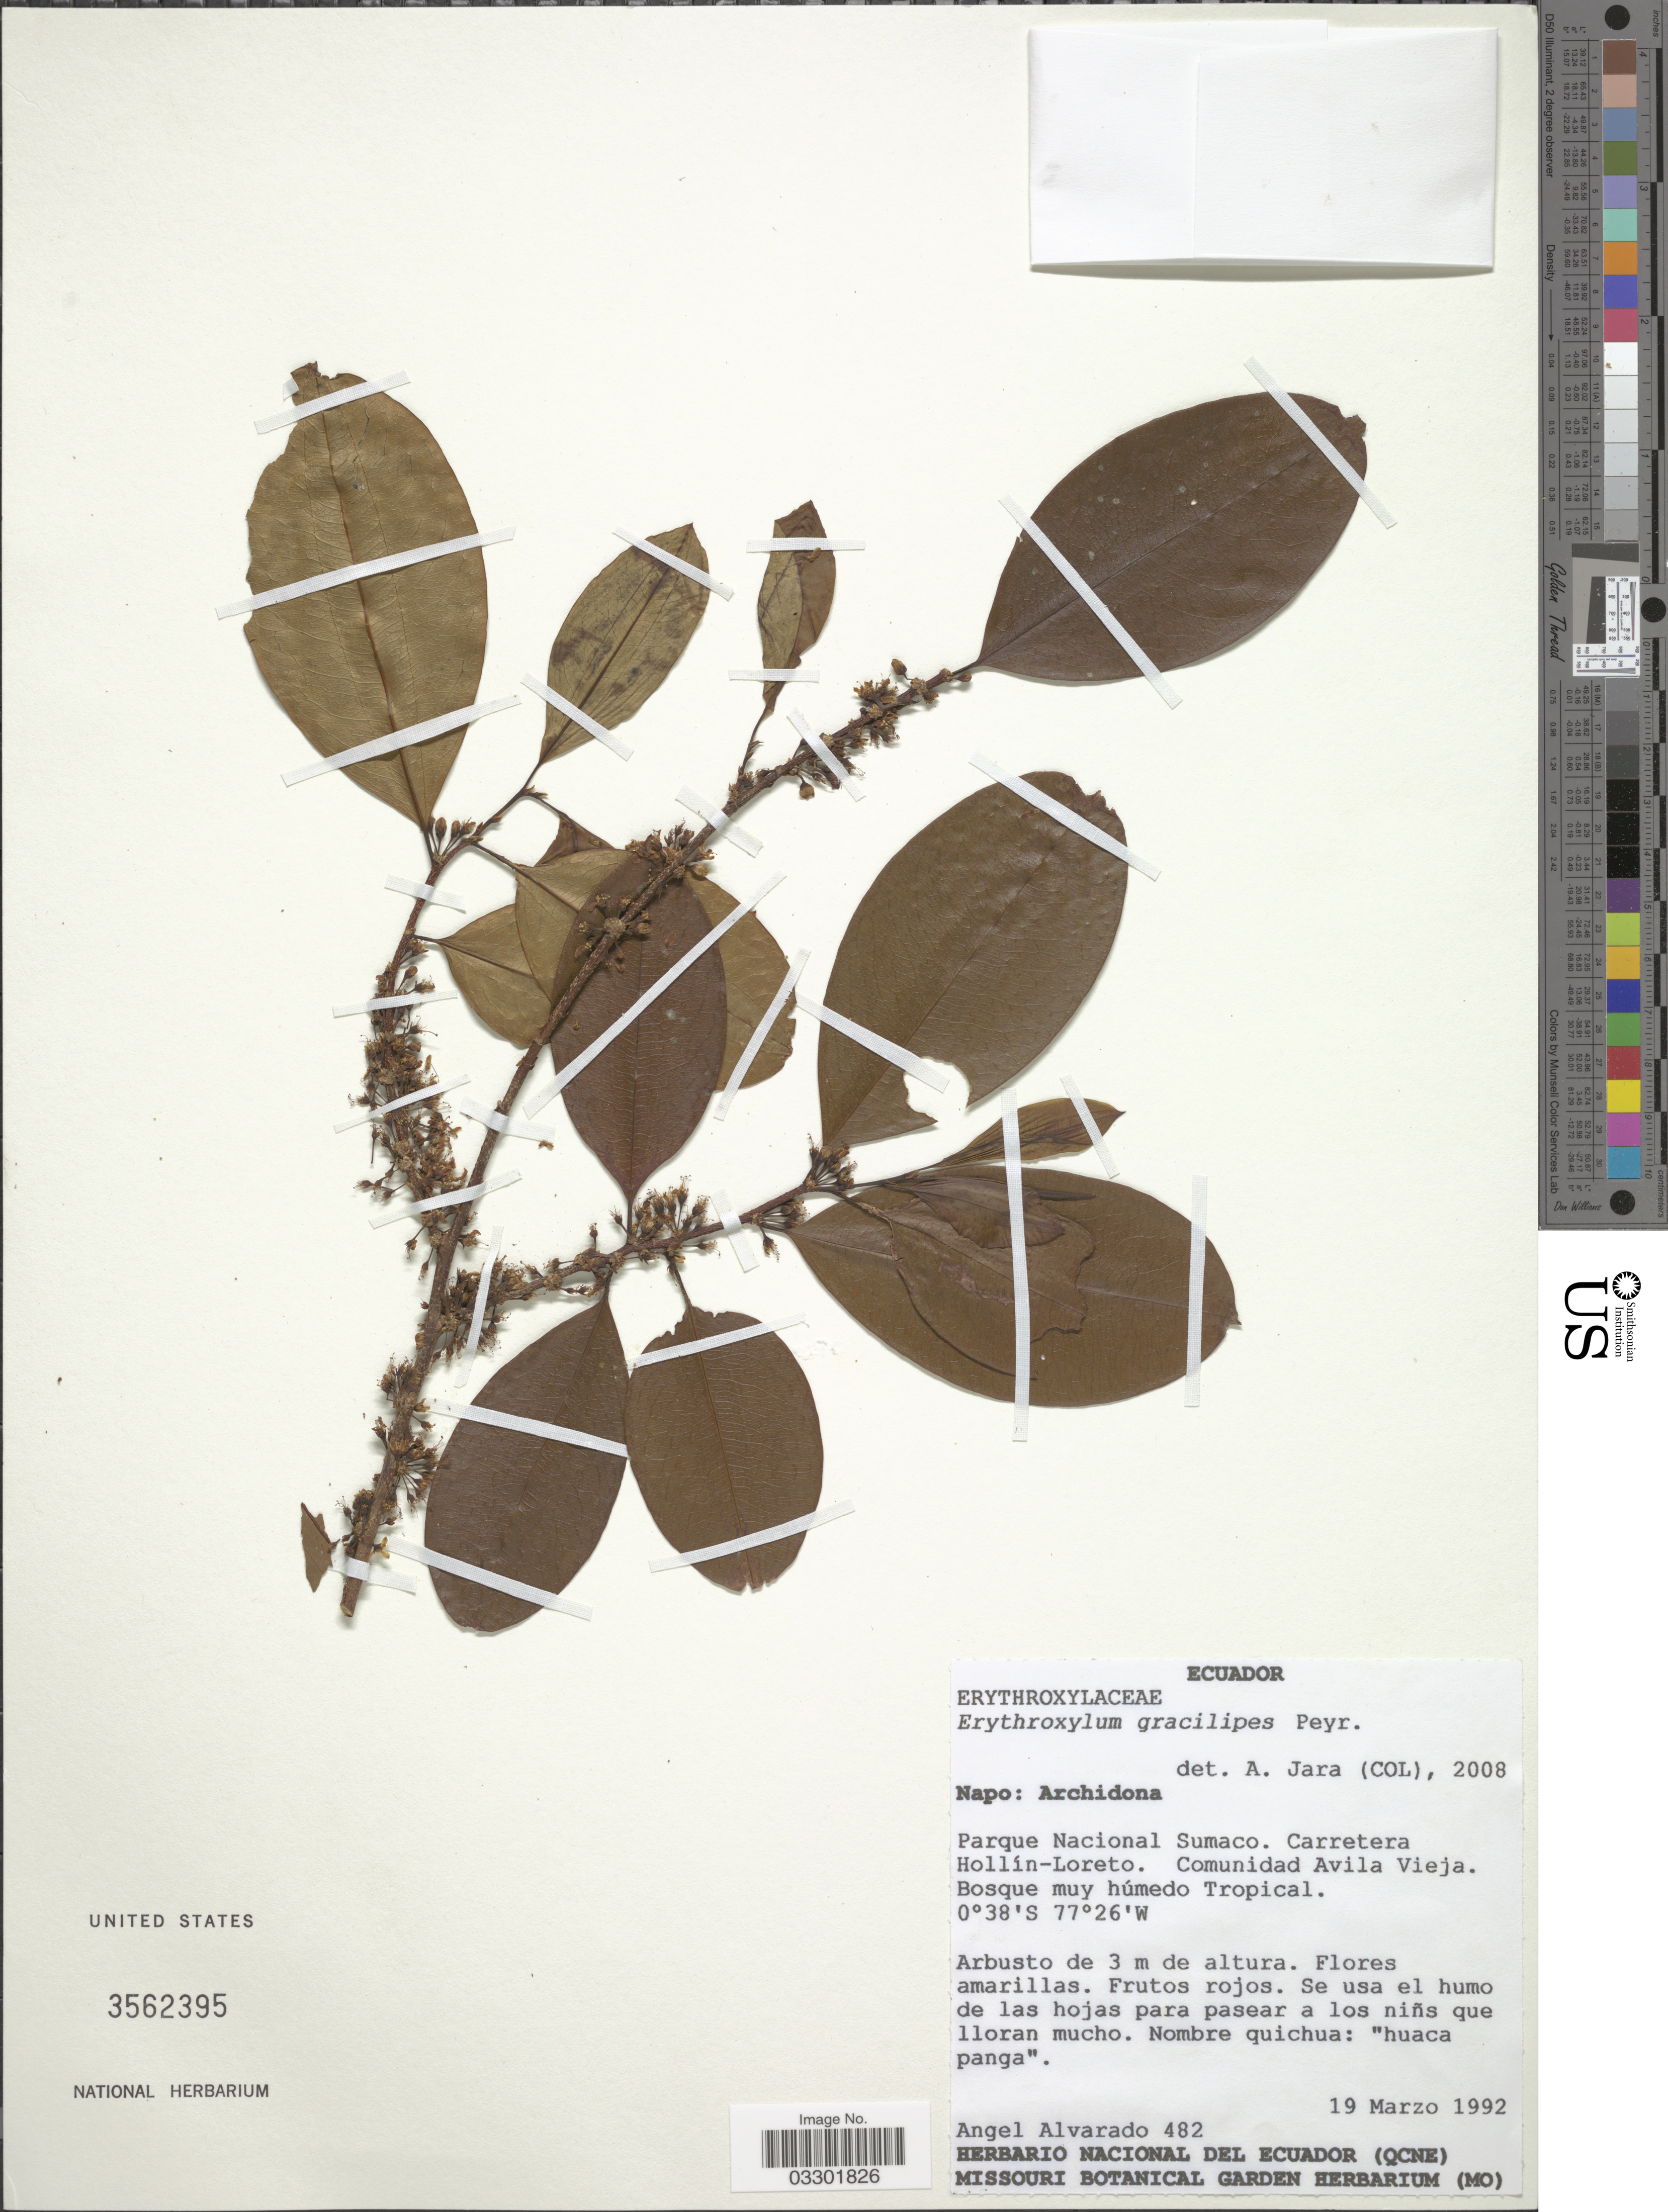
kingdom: Plantae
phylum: Tracheophyta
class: Magnoliopsida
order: Malpighiales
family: Erythroxylaceae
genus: Erythroxylum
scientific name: Erythroxylum gracilipes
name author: Peyr.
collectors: A. Alvarado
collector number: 482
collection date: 1992-03-19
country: Ecuador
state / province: Napo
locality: Archidona. Parque Nacional Sumaco. Carretera Hollín-Loreto. Comunidad Avila Vieja.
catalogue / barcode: US 3562395